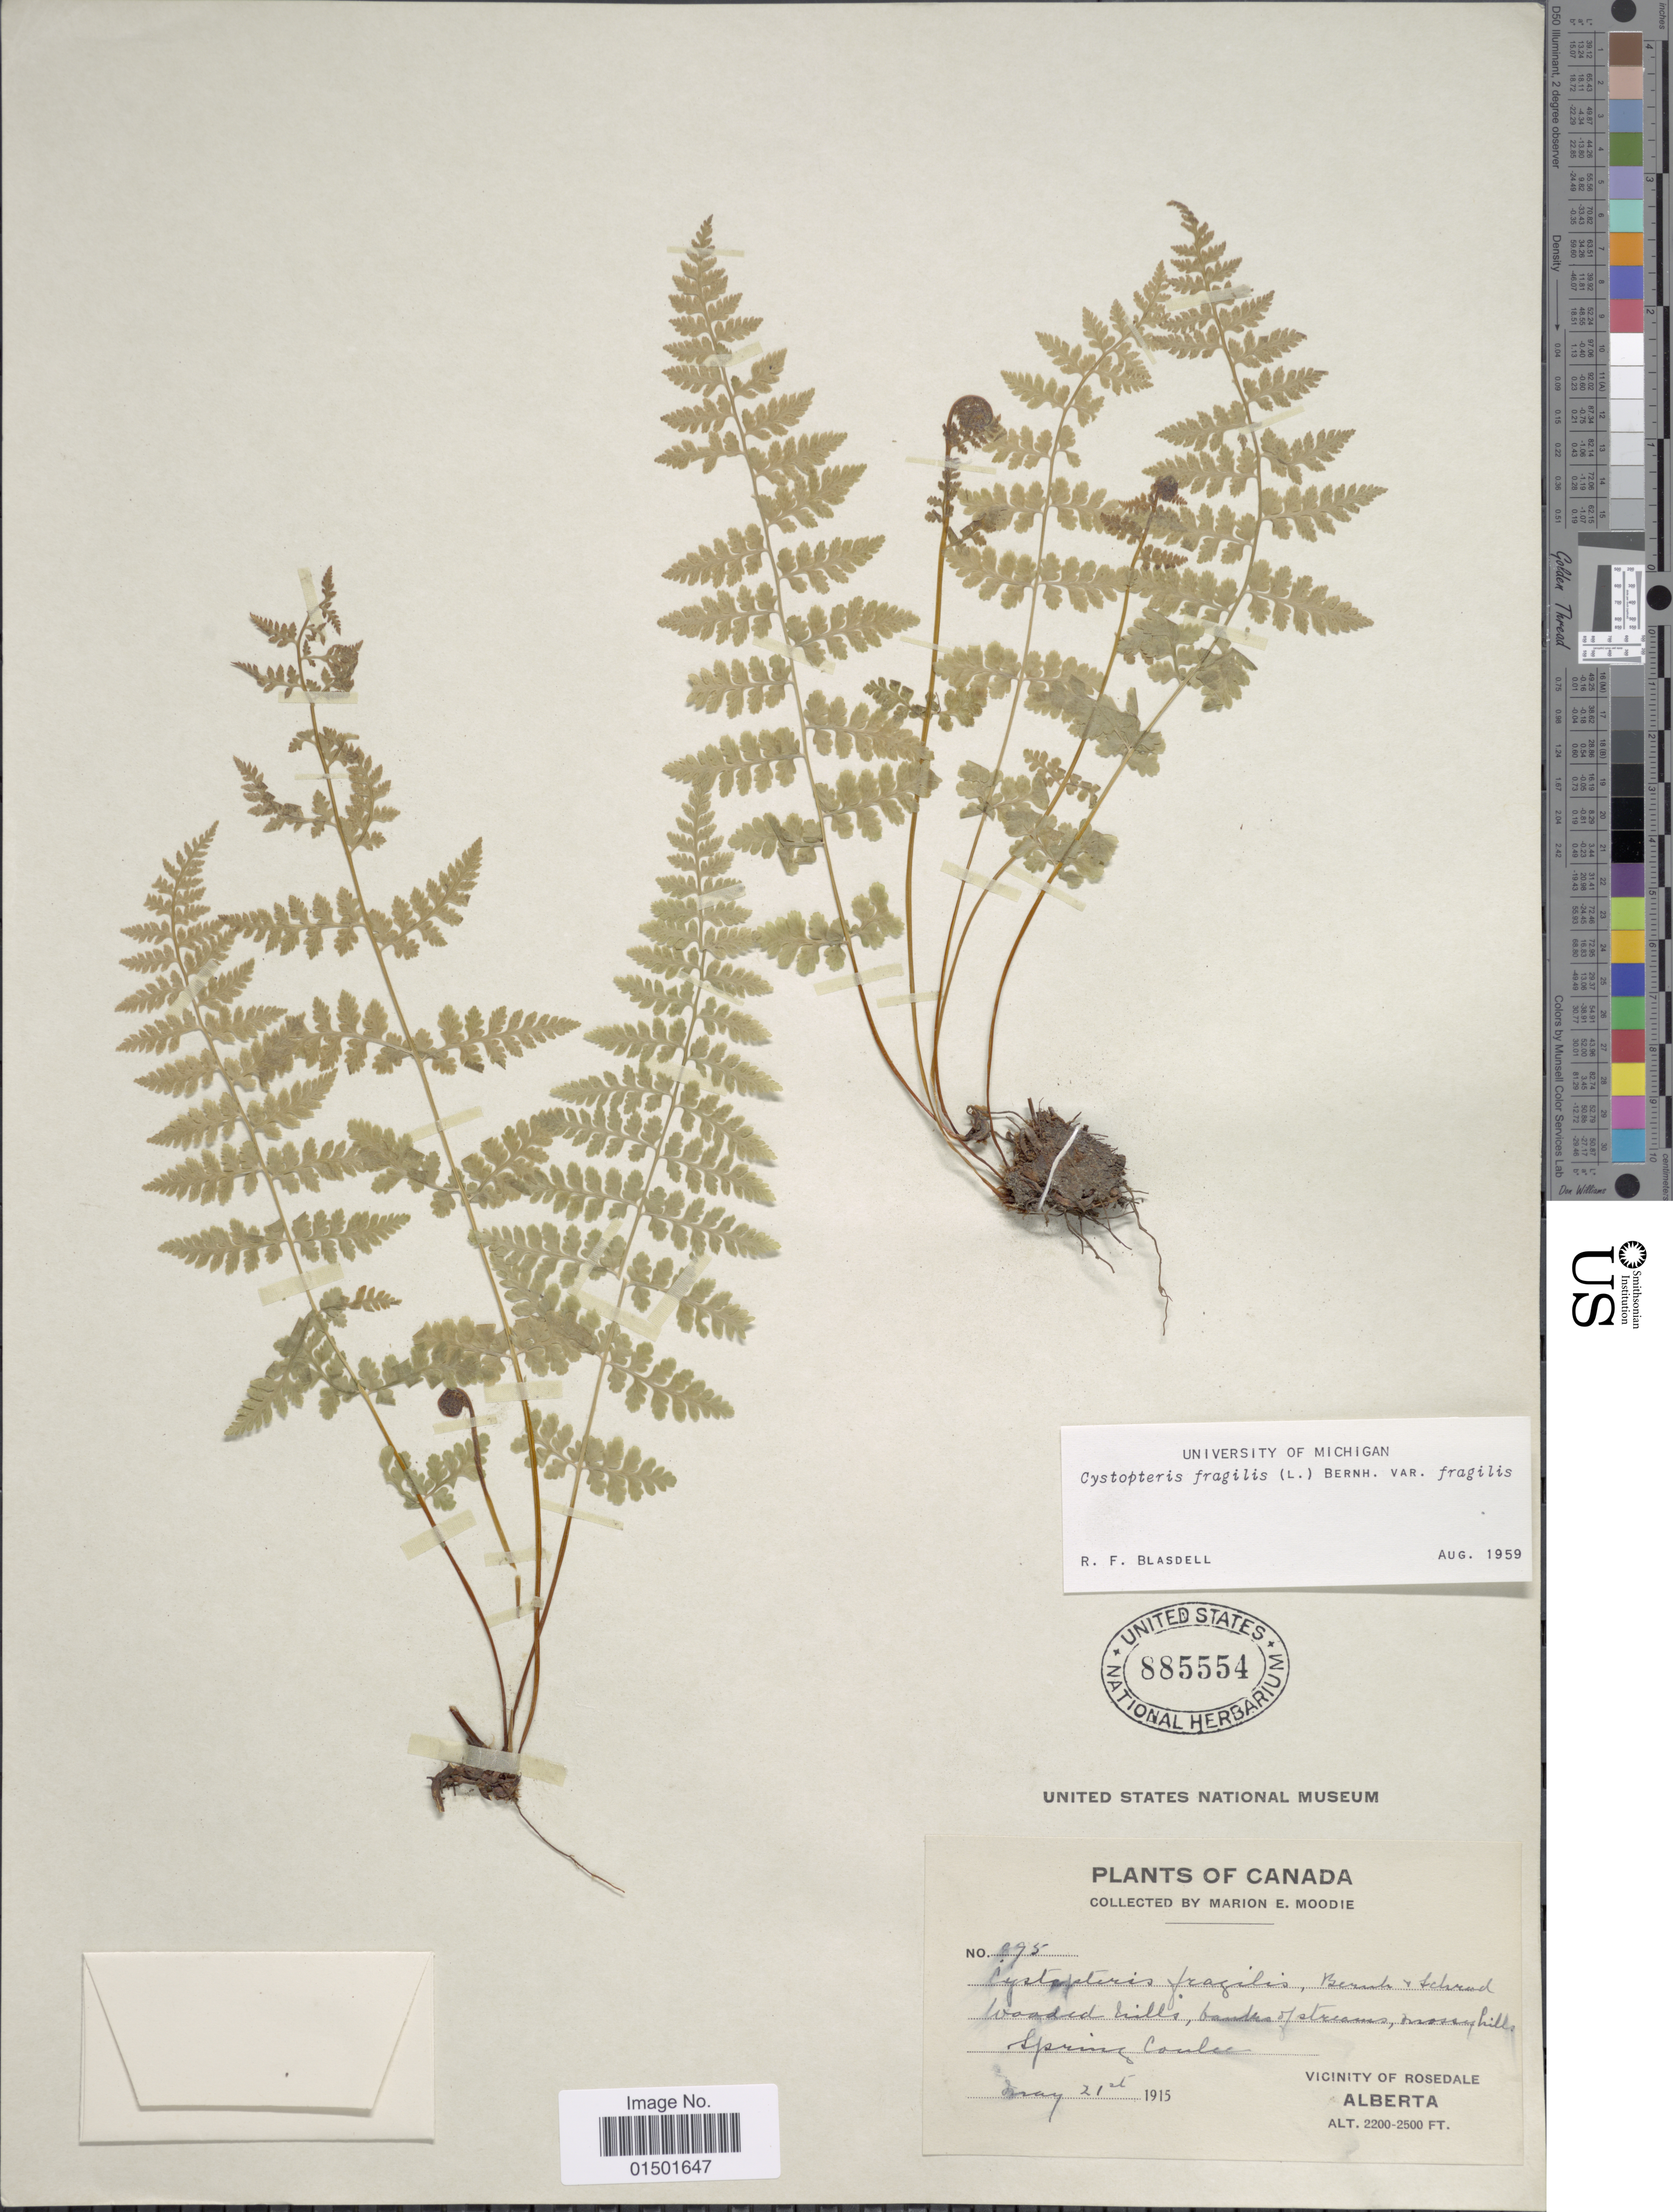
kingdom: Plantae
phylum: Tracheophyta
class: Polypodiopsida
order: Polypodiales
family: Cystopteridaceae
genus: Cystopteris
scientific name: Cystopteris fragilis var. fragilis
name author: (L.) Bernh.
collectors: M. E. Moodie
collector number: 295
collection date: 1915-05-21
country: Canada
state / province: Alberta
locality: Spring Coulee, Vicinity of Rosedale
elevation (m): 671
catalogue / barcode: US 885554